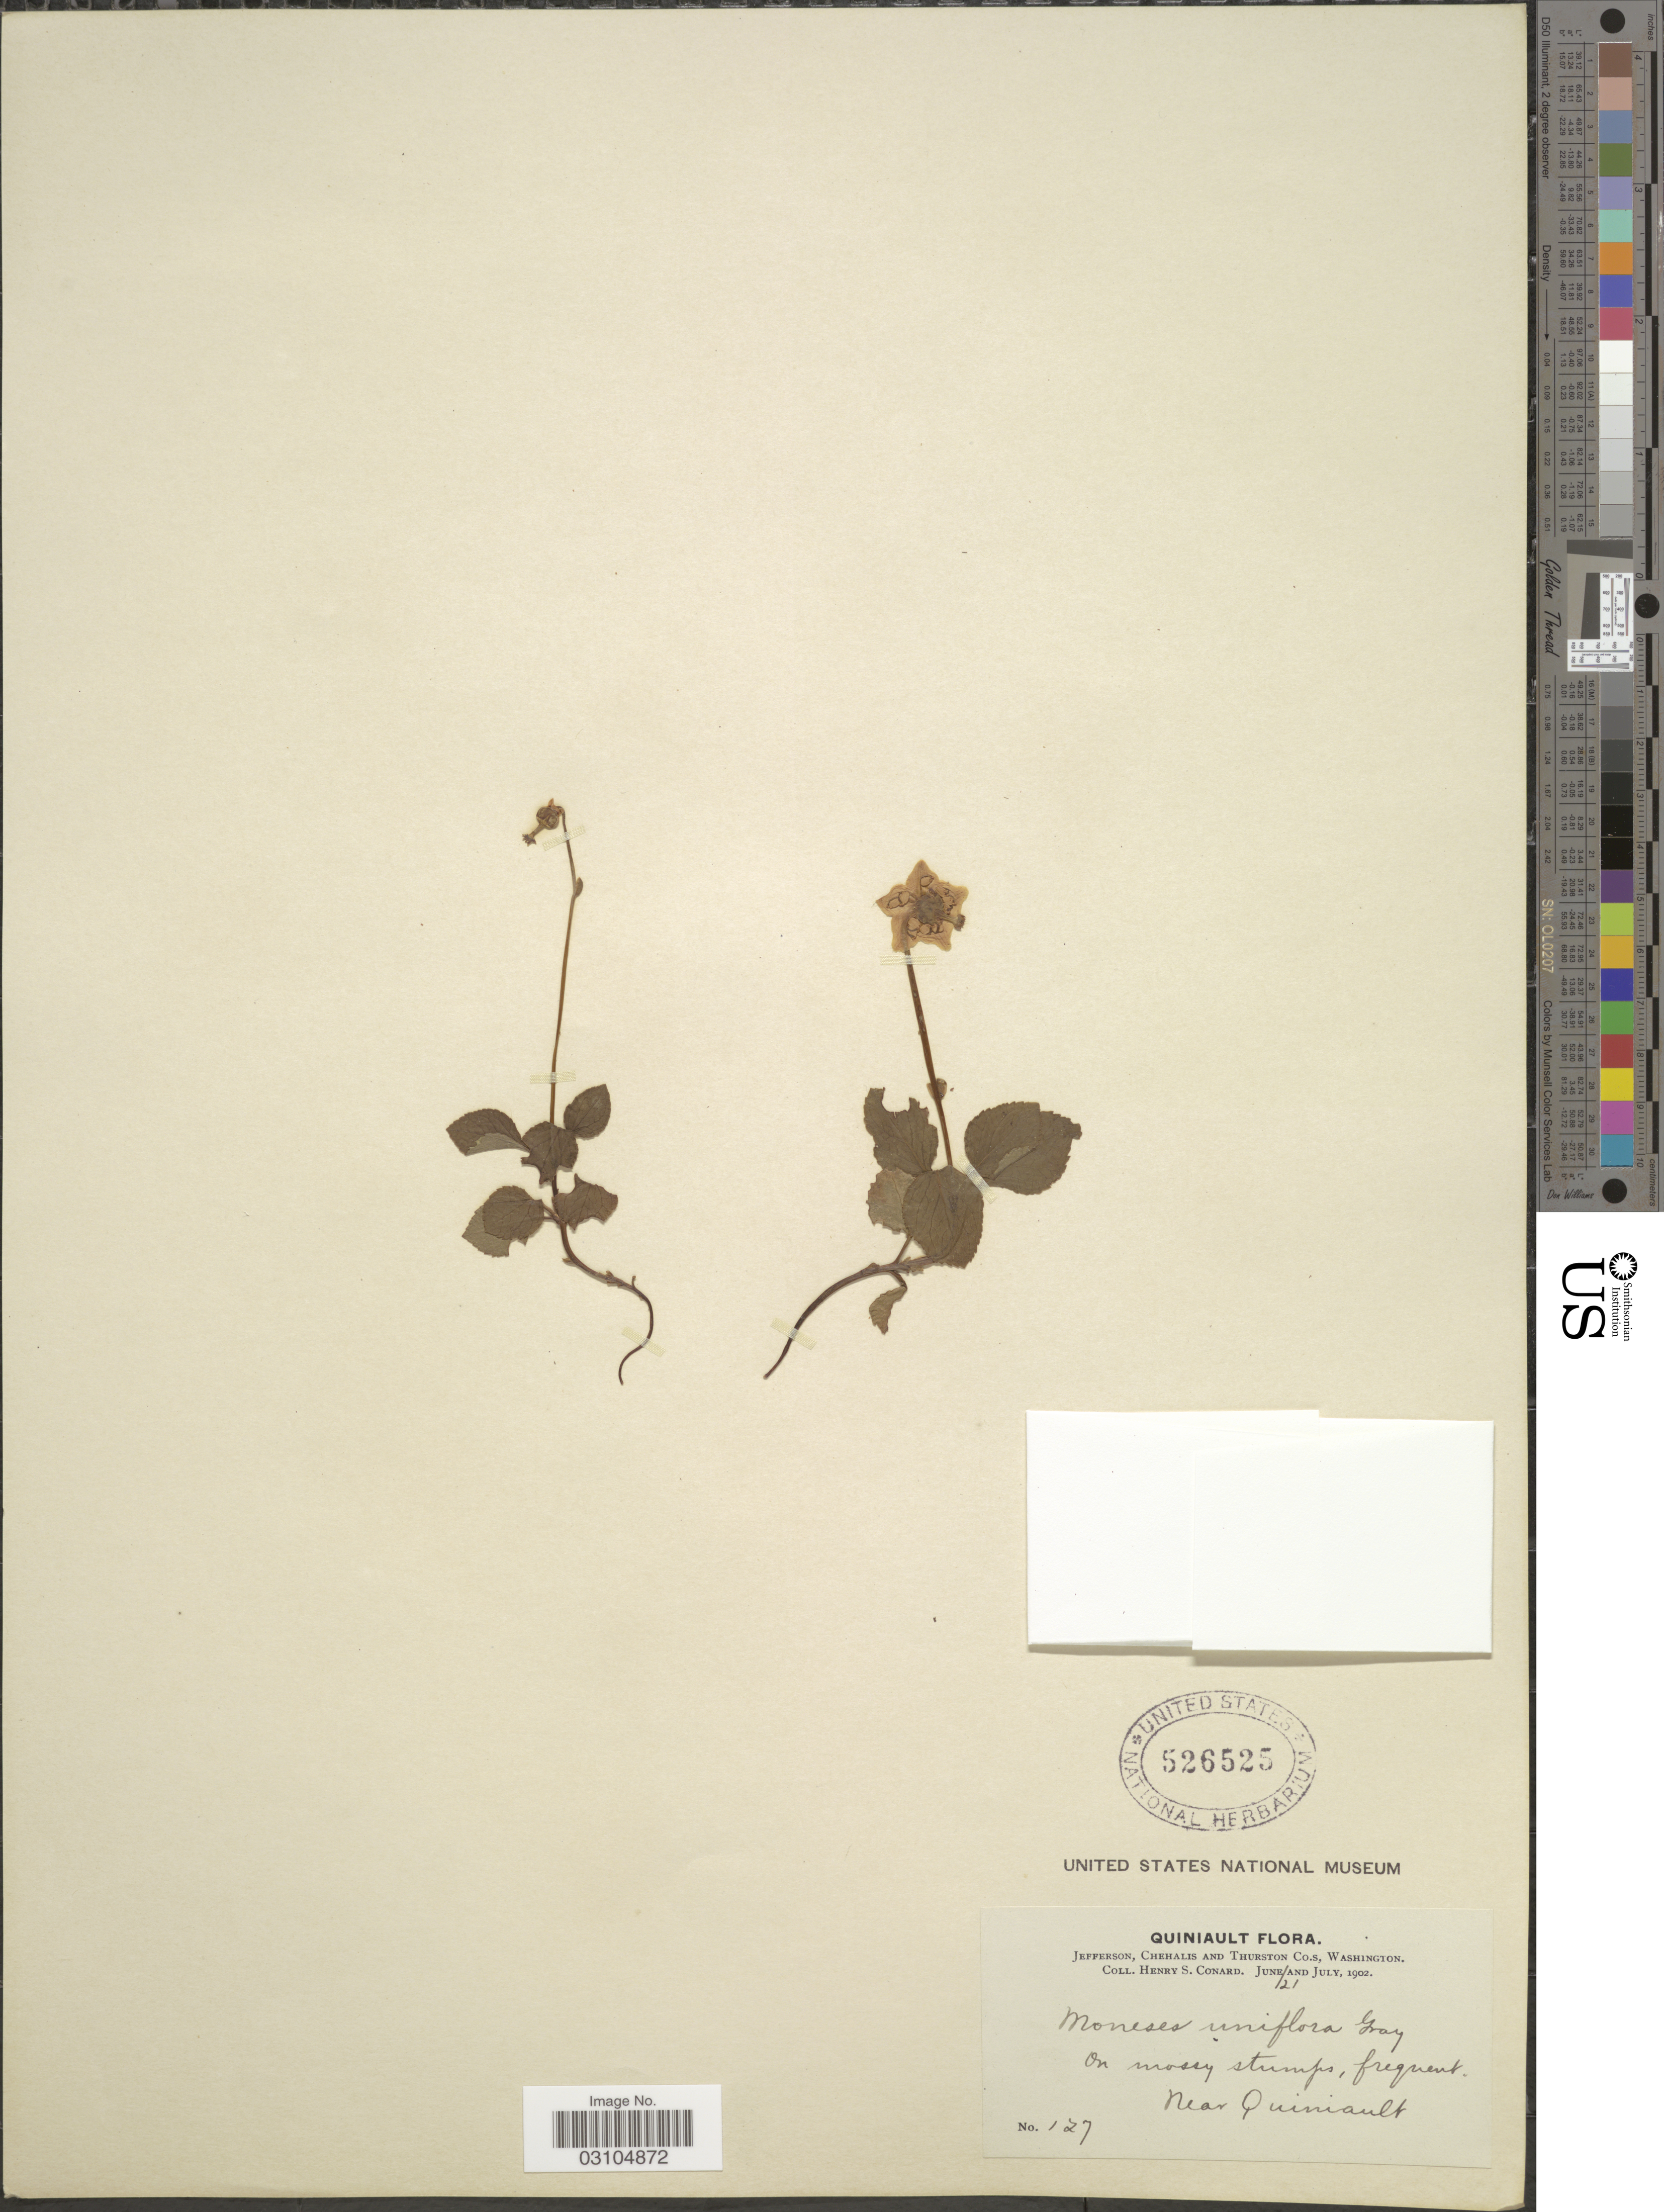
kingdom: Plantae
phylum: Tracheophyta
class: Magnoliopsida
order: Ericales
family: Ericaceae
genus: Moneses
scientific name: Moneses uniflora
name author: (L.) A. Gray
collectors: H. S. Conard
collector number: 127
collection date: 1902-06-21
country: United States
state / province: Washington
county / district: Thurston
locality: Near Quiniault, Jefferson, Chehalis and Thurston Co.s.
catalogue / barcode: US 526525